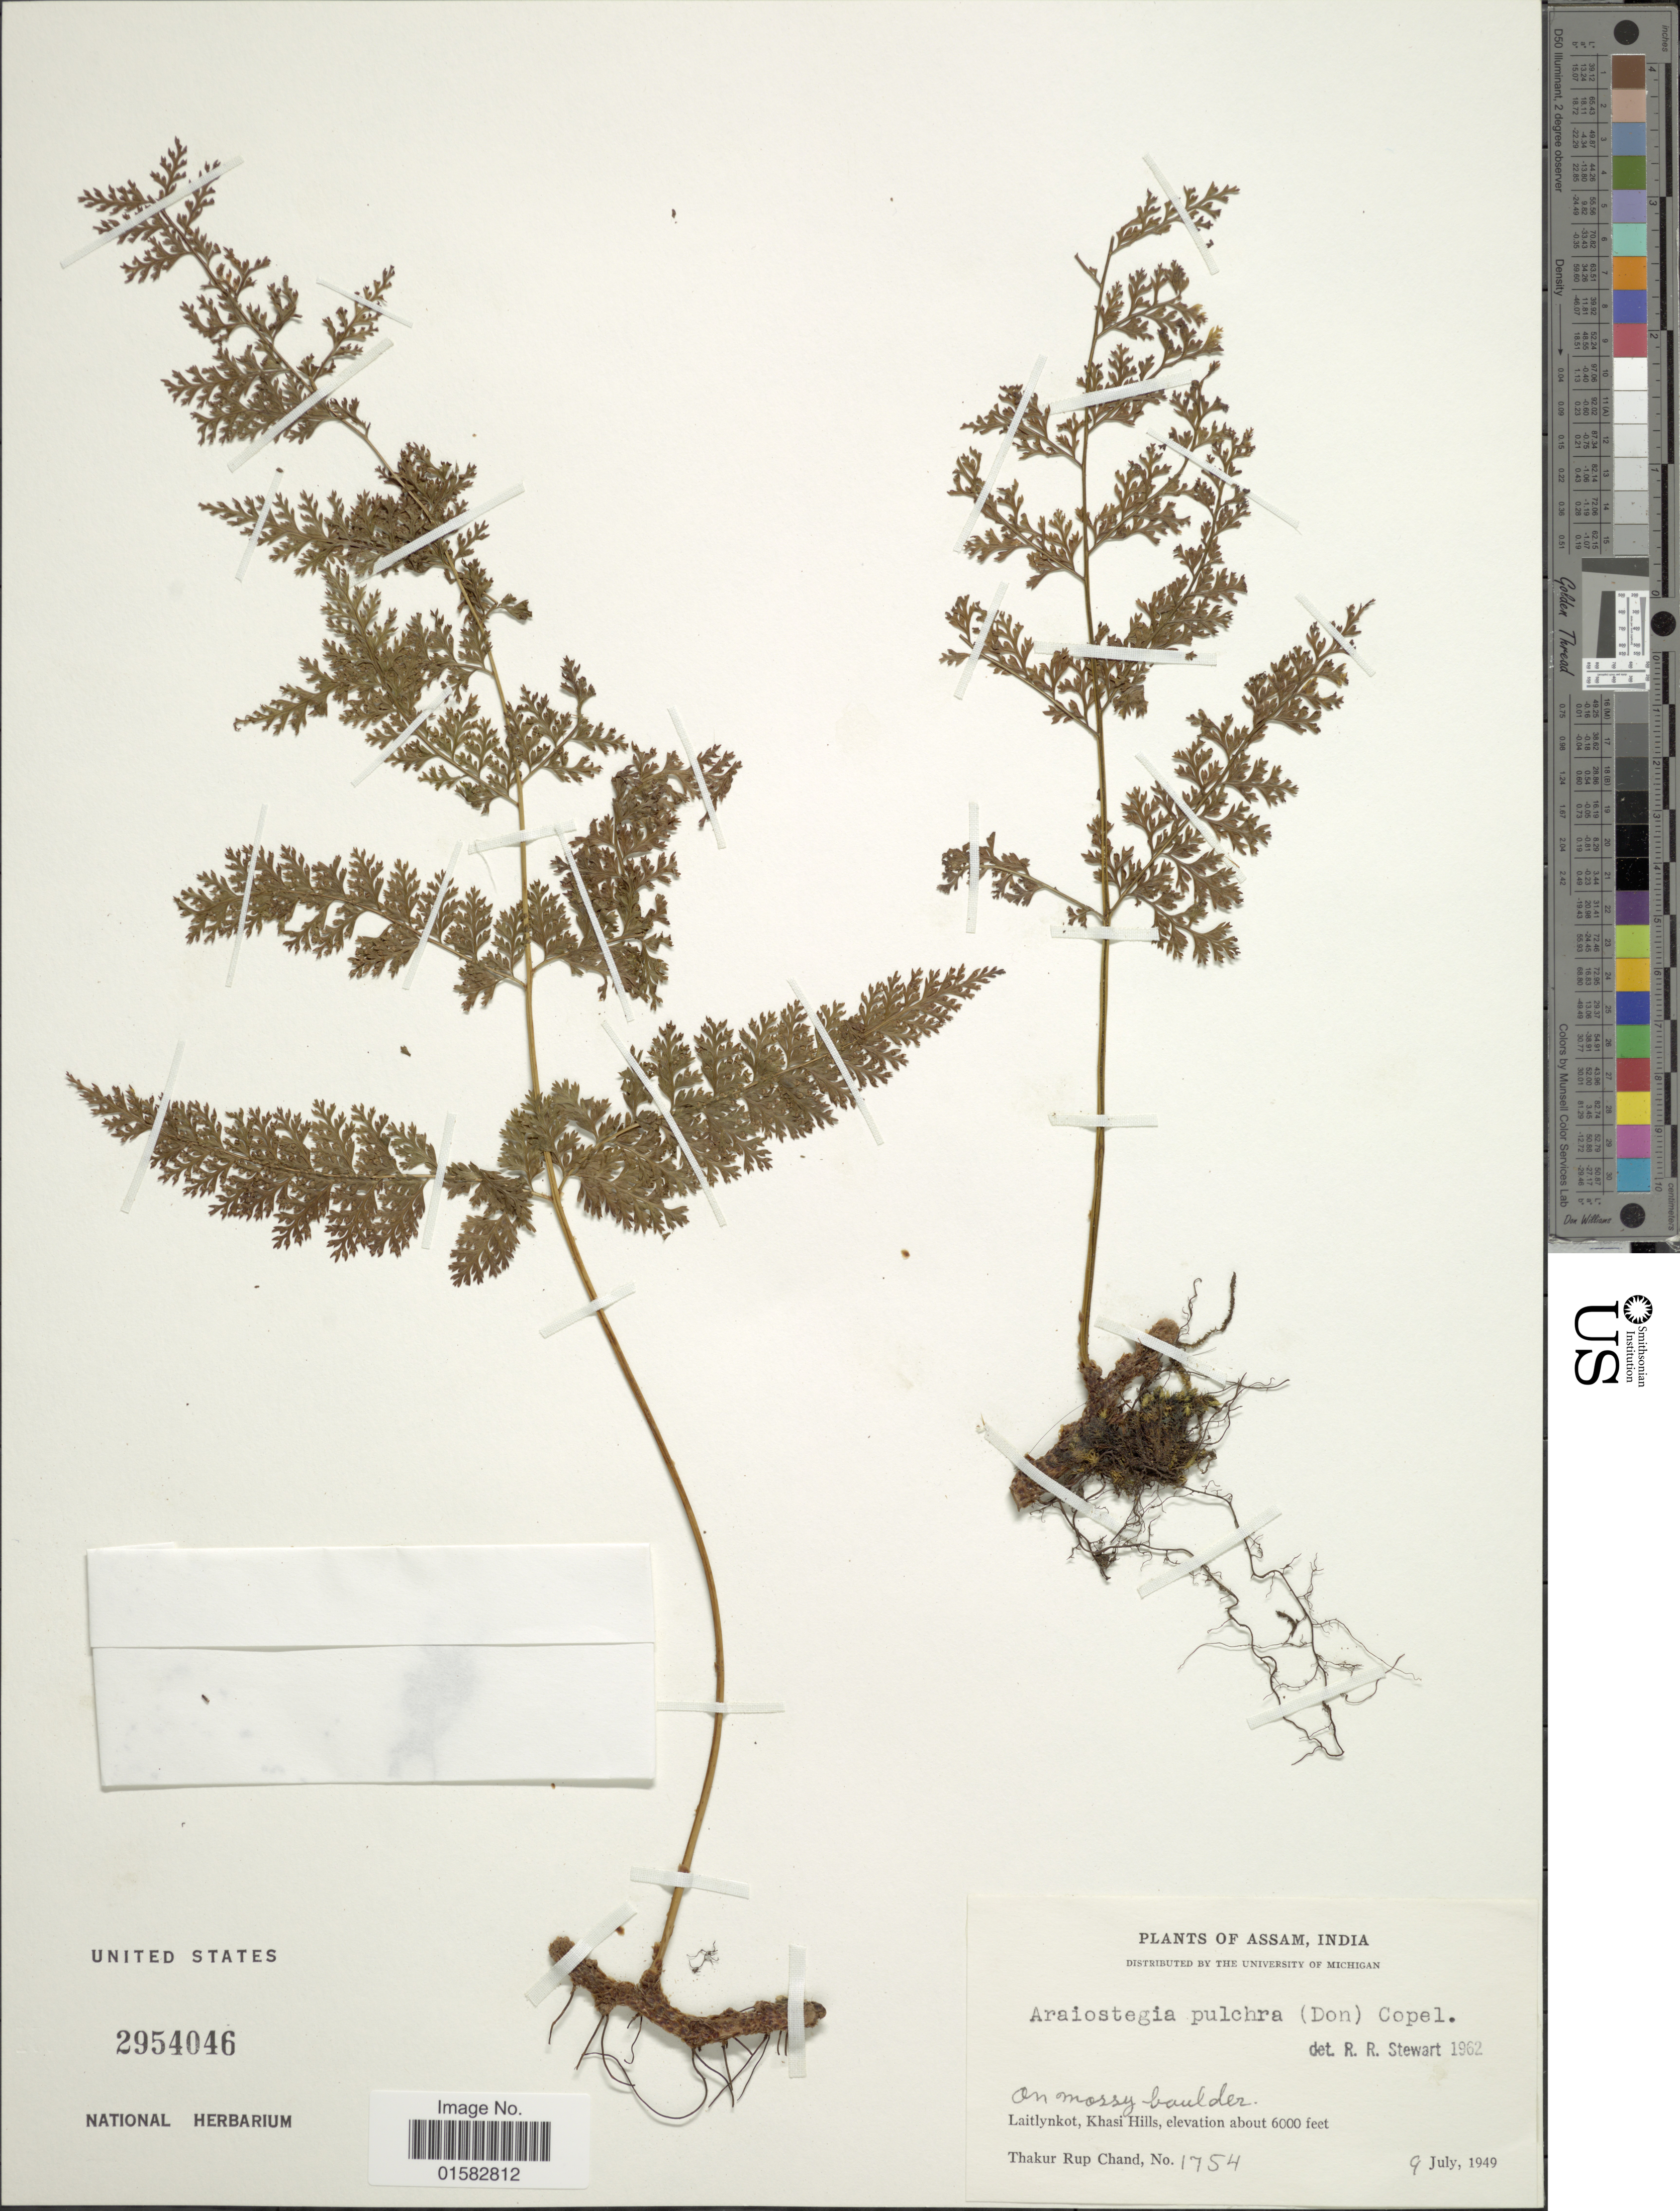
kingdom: Plantae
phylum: Tracheophyta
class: Polypodiopsida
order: Polypodiales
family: Davalliaceae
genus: Davallia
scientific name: Davallia pulchra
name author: D. Don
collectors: T. R. Chand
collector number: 1754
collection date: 1949-07-09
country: India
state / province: Meghalaya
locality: Laitlynkot, Khasi Hills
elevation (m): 1829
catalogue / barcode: US 2954046